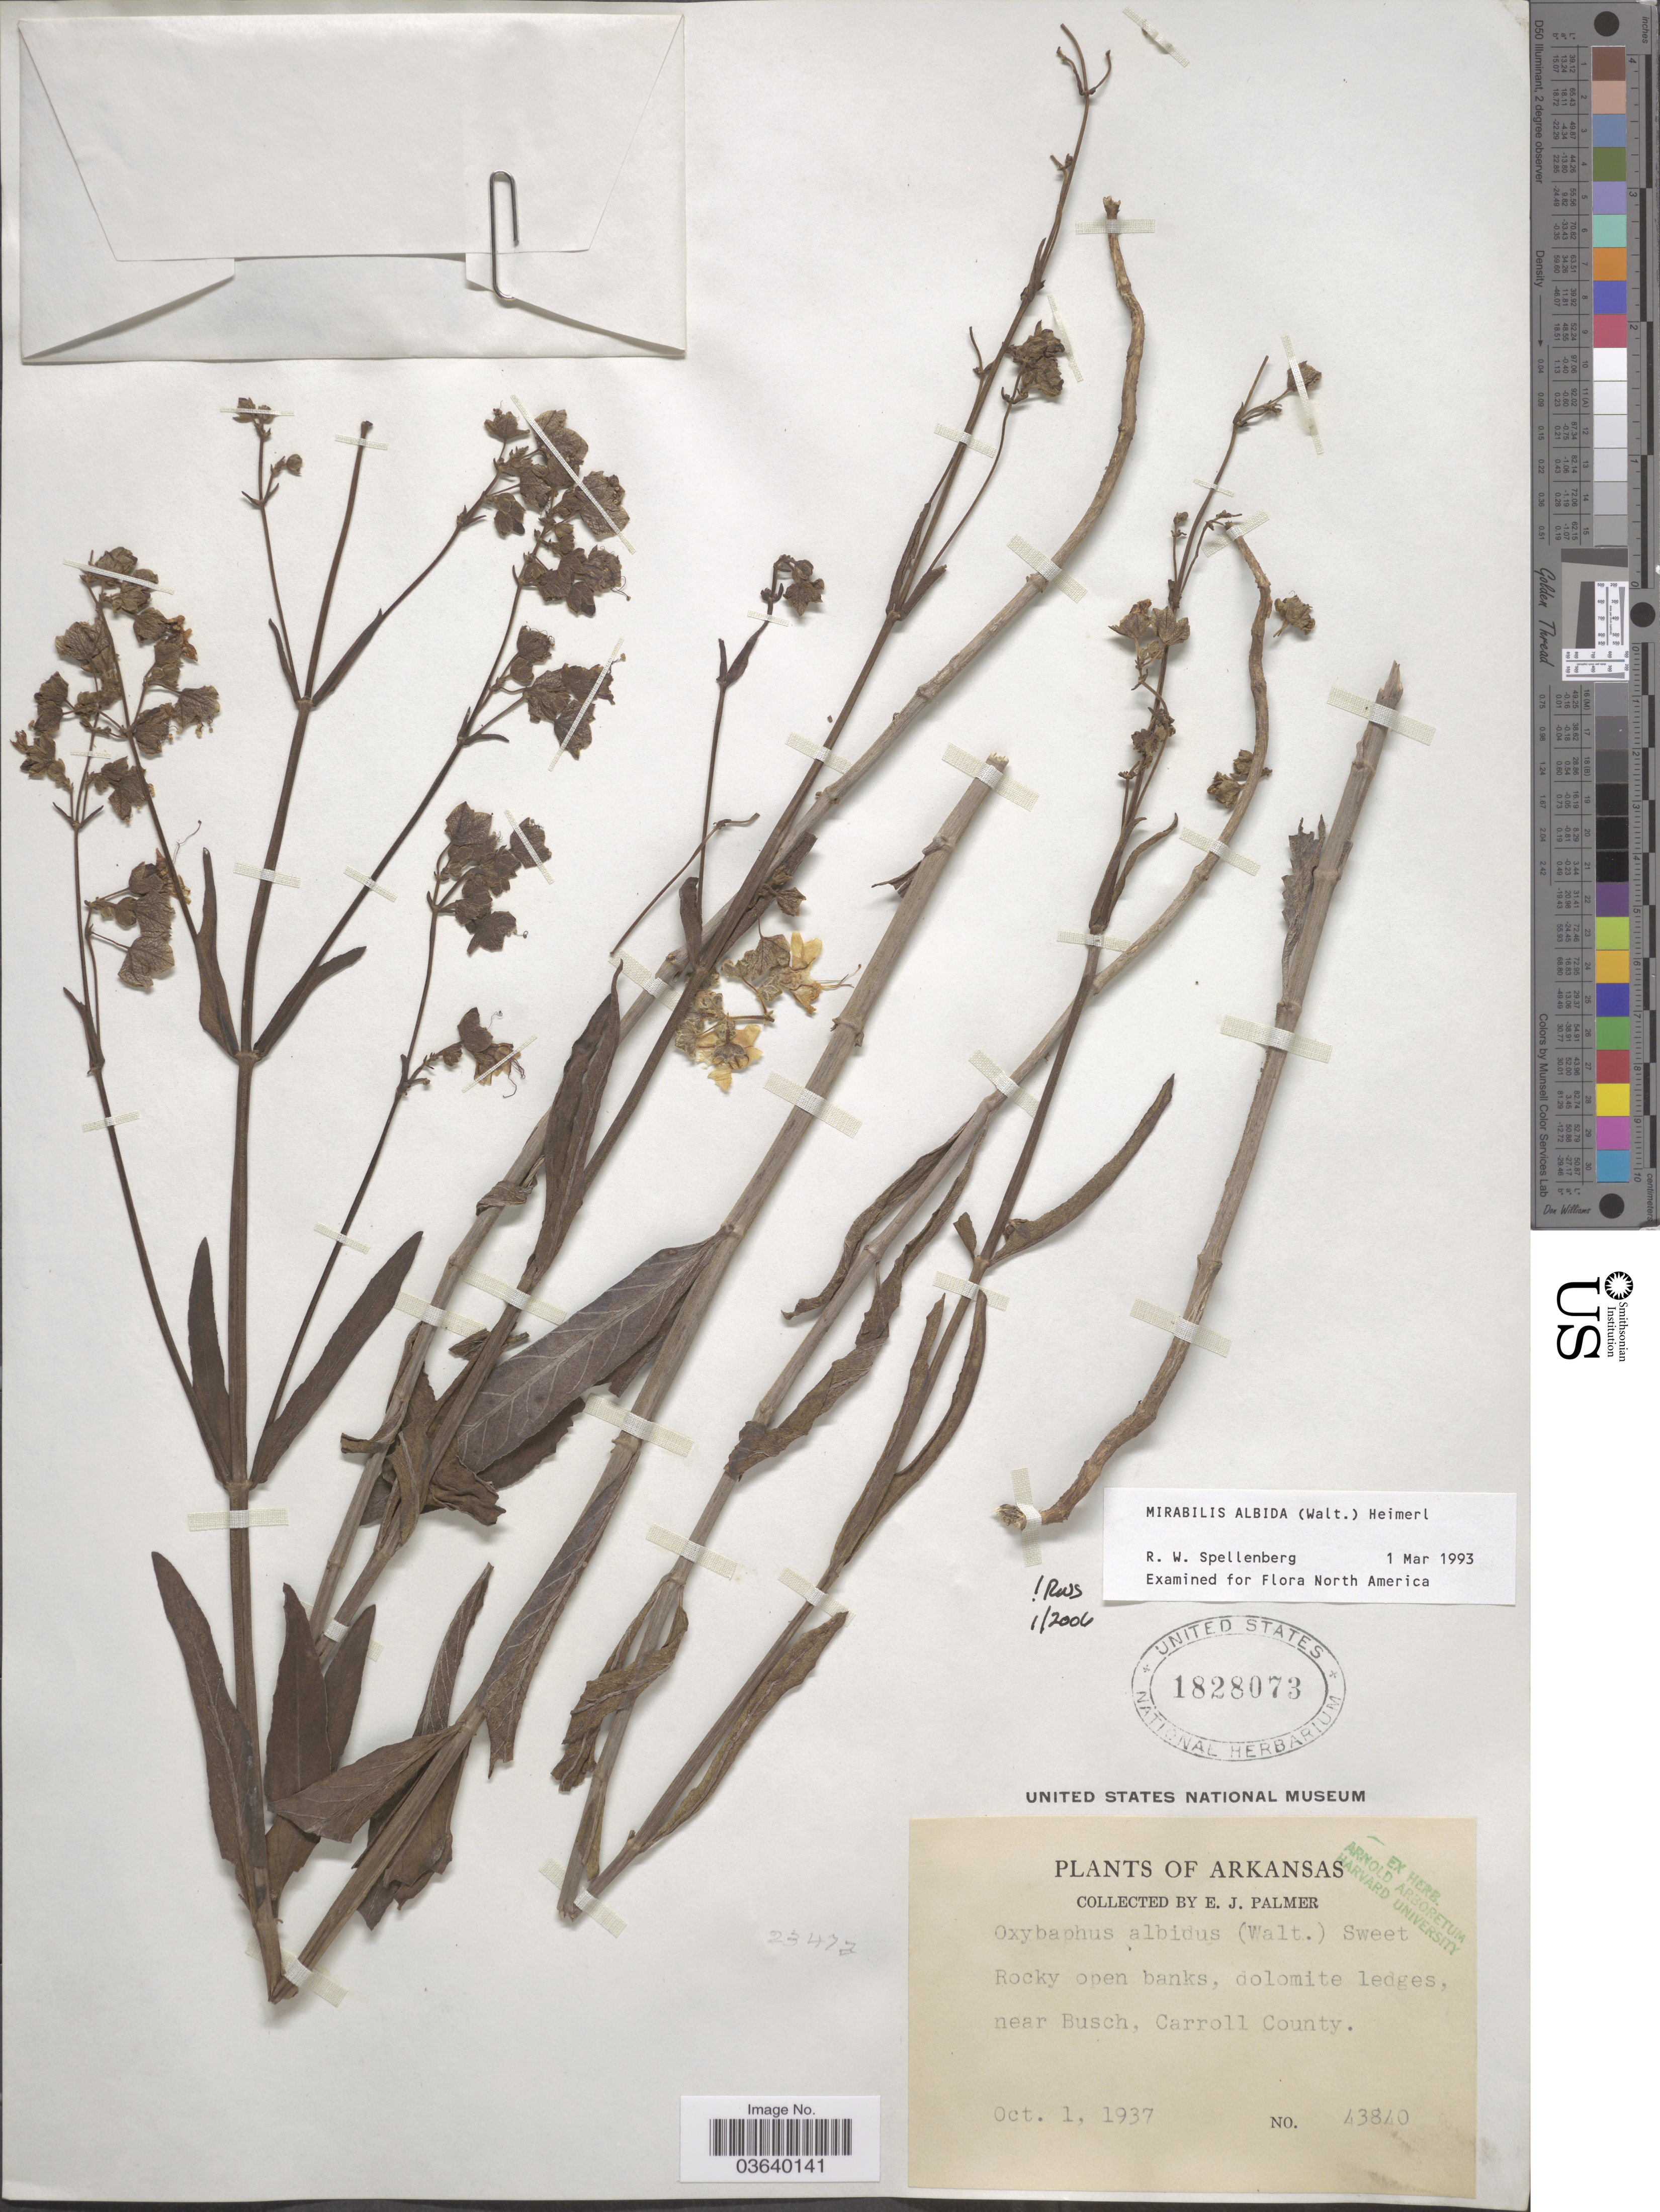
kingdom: Plantae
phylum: Tracheophyta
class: Magnoliopsida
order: Caryophyllales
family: Nyctaginaceae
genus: Mirabilis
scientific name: Mirabilis albida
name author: (Walter) Heimerl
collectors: E. J. Palmer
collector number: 43840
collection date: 1937-10-01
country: United States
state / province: Arkansas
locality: Near Busch, Carroll County.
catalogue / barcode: US 1828073